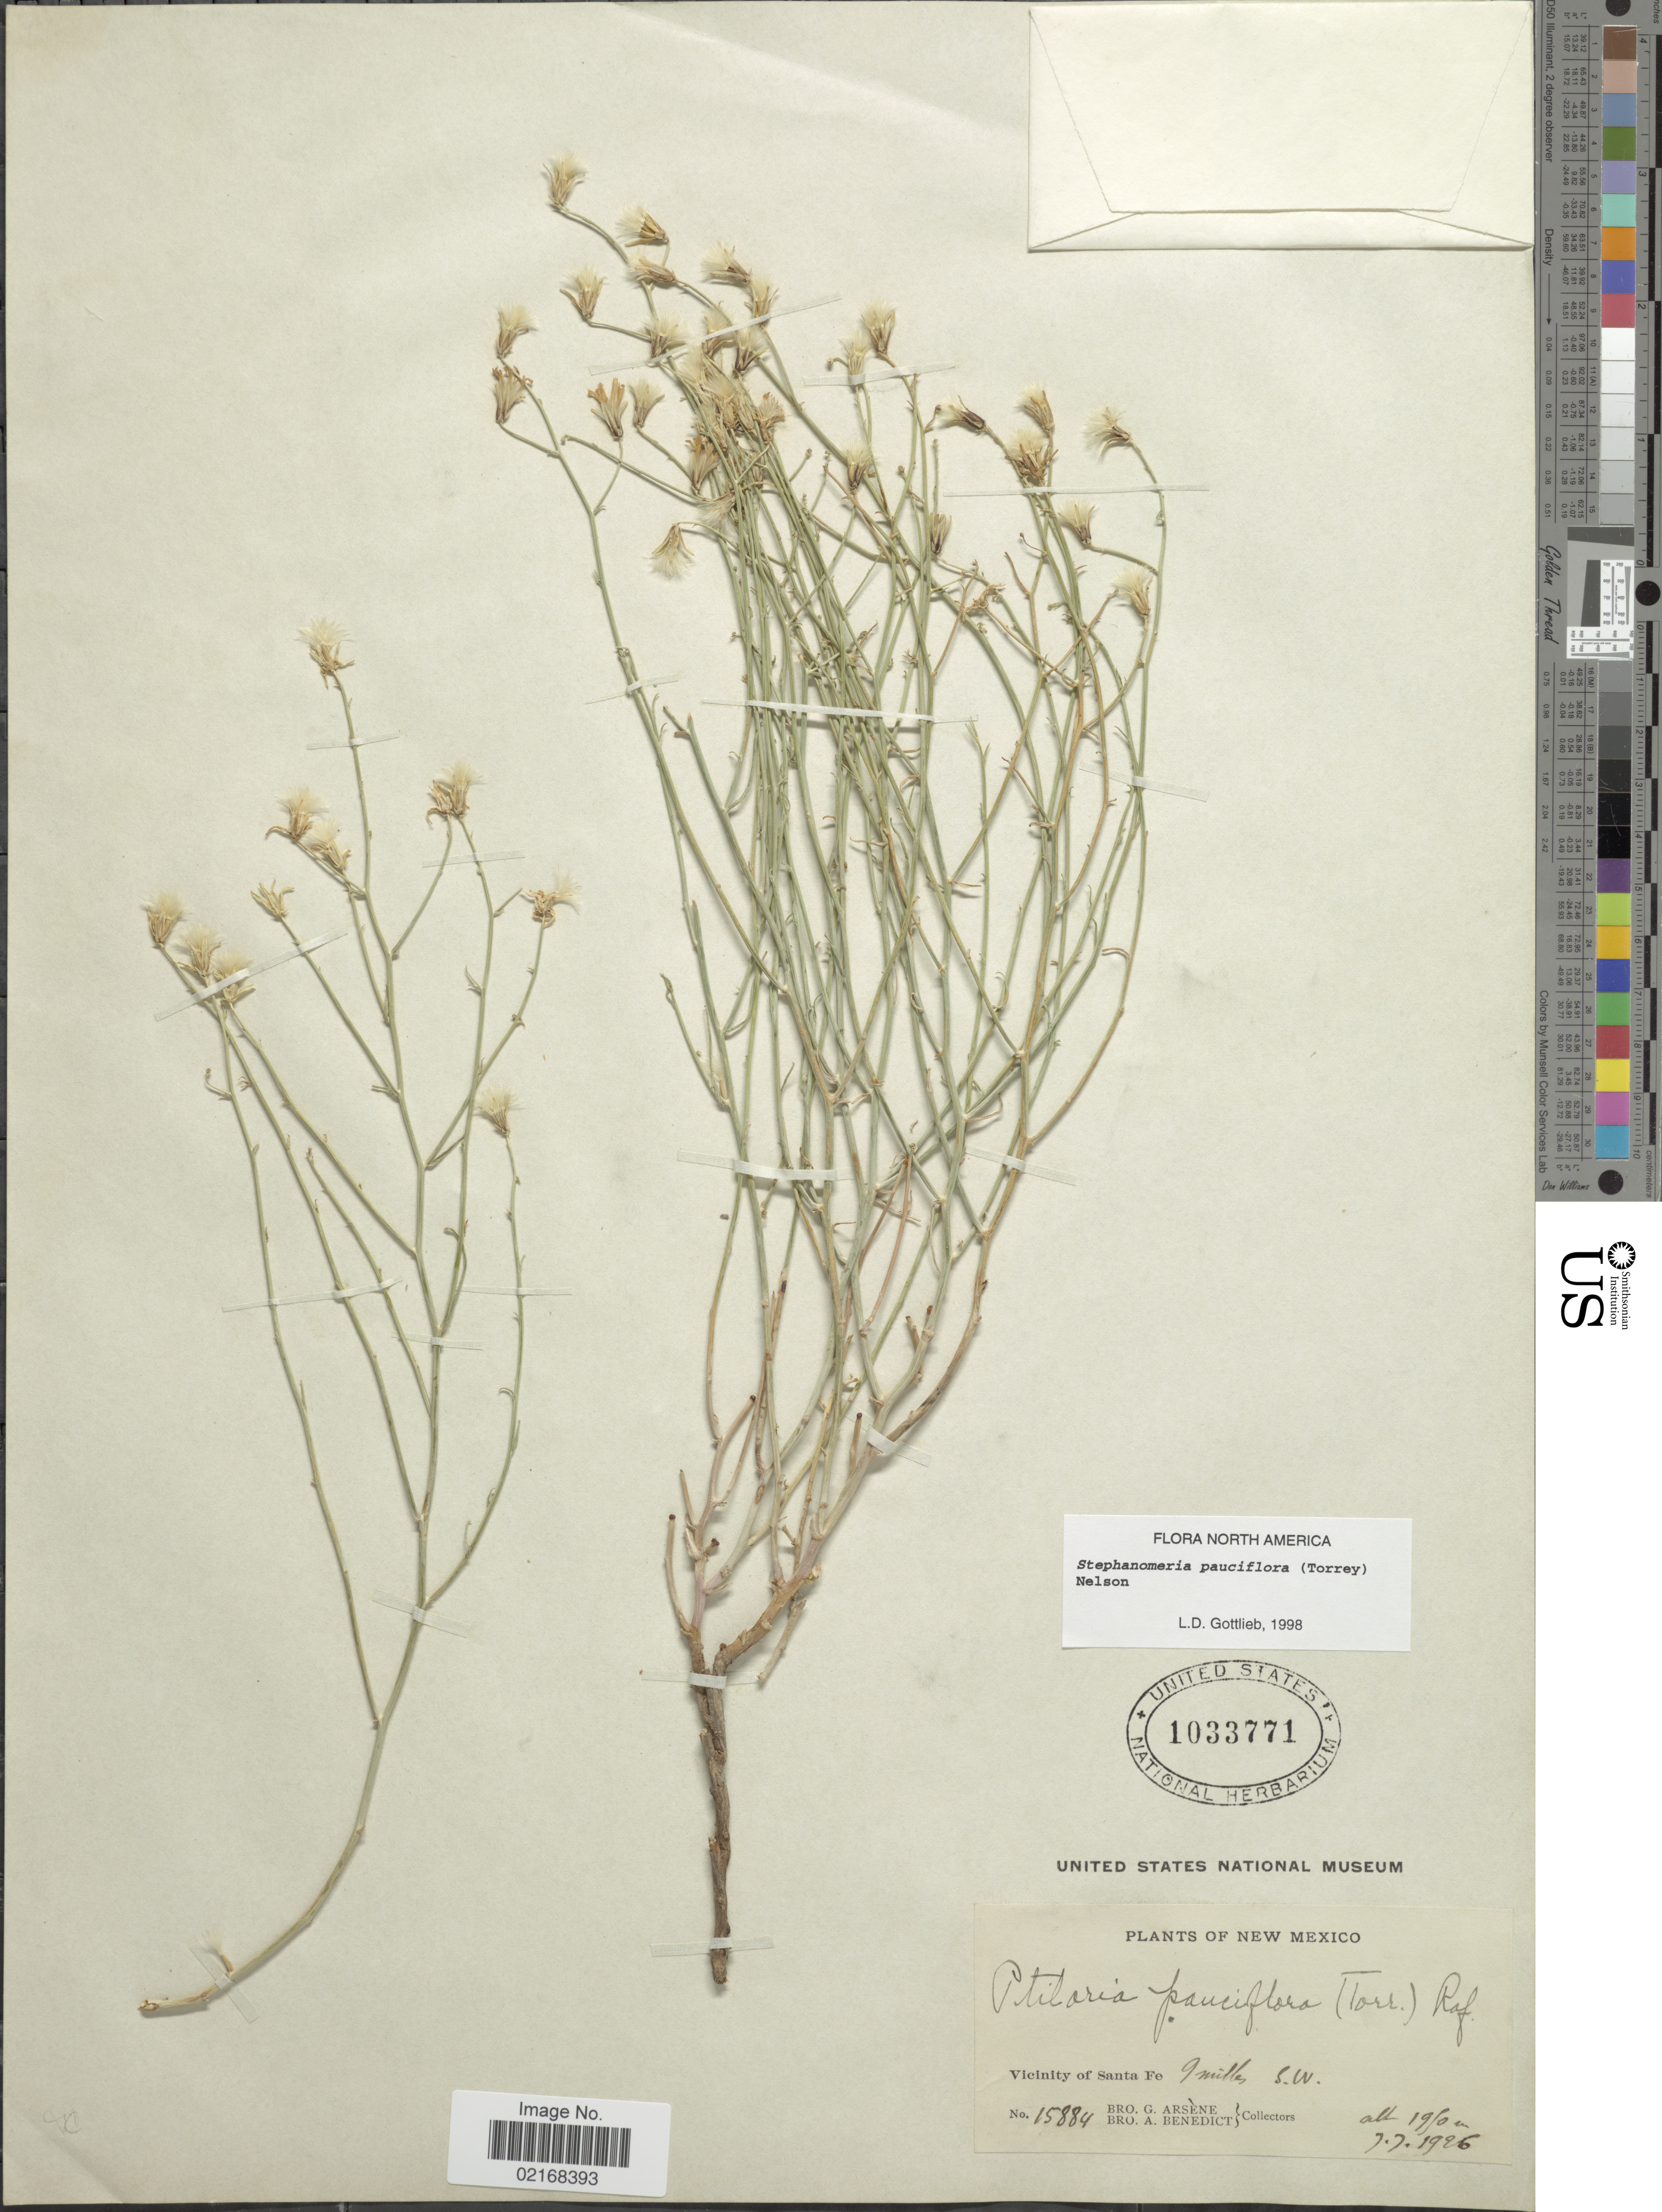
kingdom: Plantae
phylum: Tracheophyta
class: Magnoliopsida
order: Asterales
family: Asteraceae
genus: Stephanomeria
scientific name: Stephanomeria pauciflora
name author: (Torr.) A. Nelson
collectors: Bro. G. Arsène & Bro. A. Benedict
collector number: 15884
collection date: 1926-07-07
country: United States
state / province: New Mexico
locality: Vicinity of Santa Fe, 9 miles S. W.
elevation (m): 1990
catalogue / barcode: US 1033771